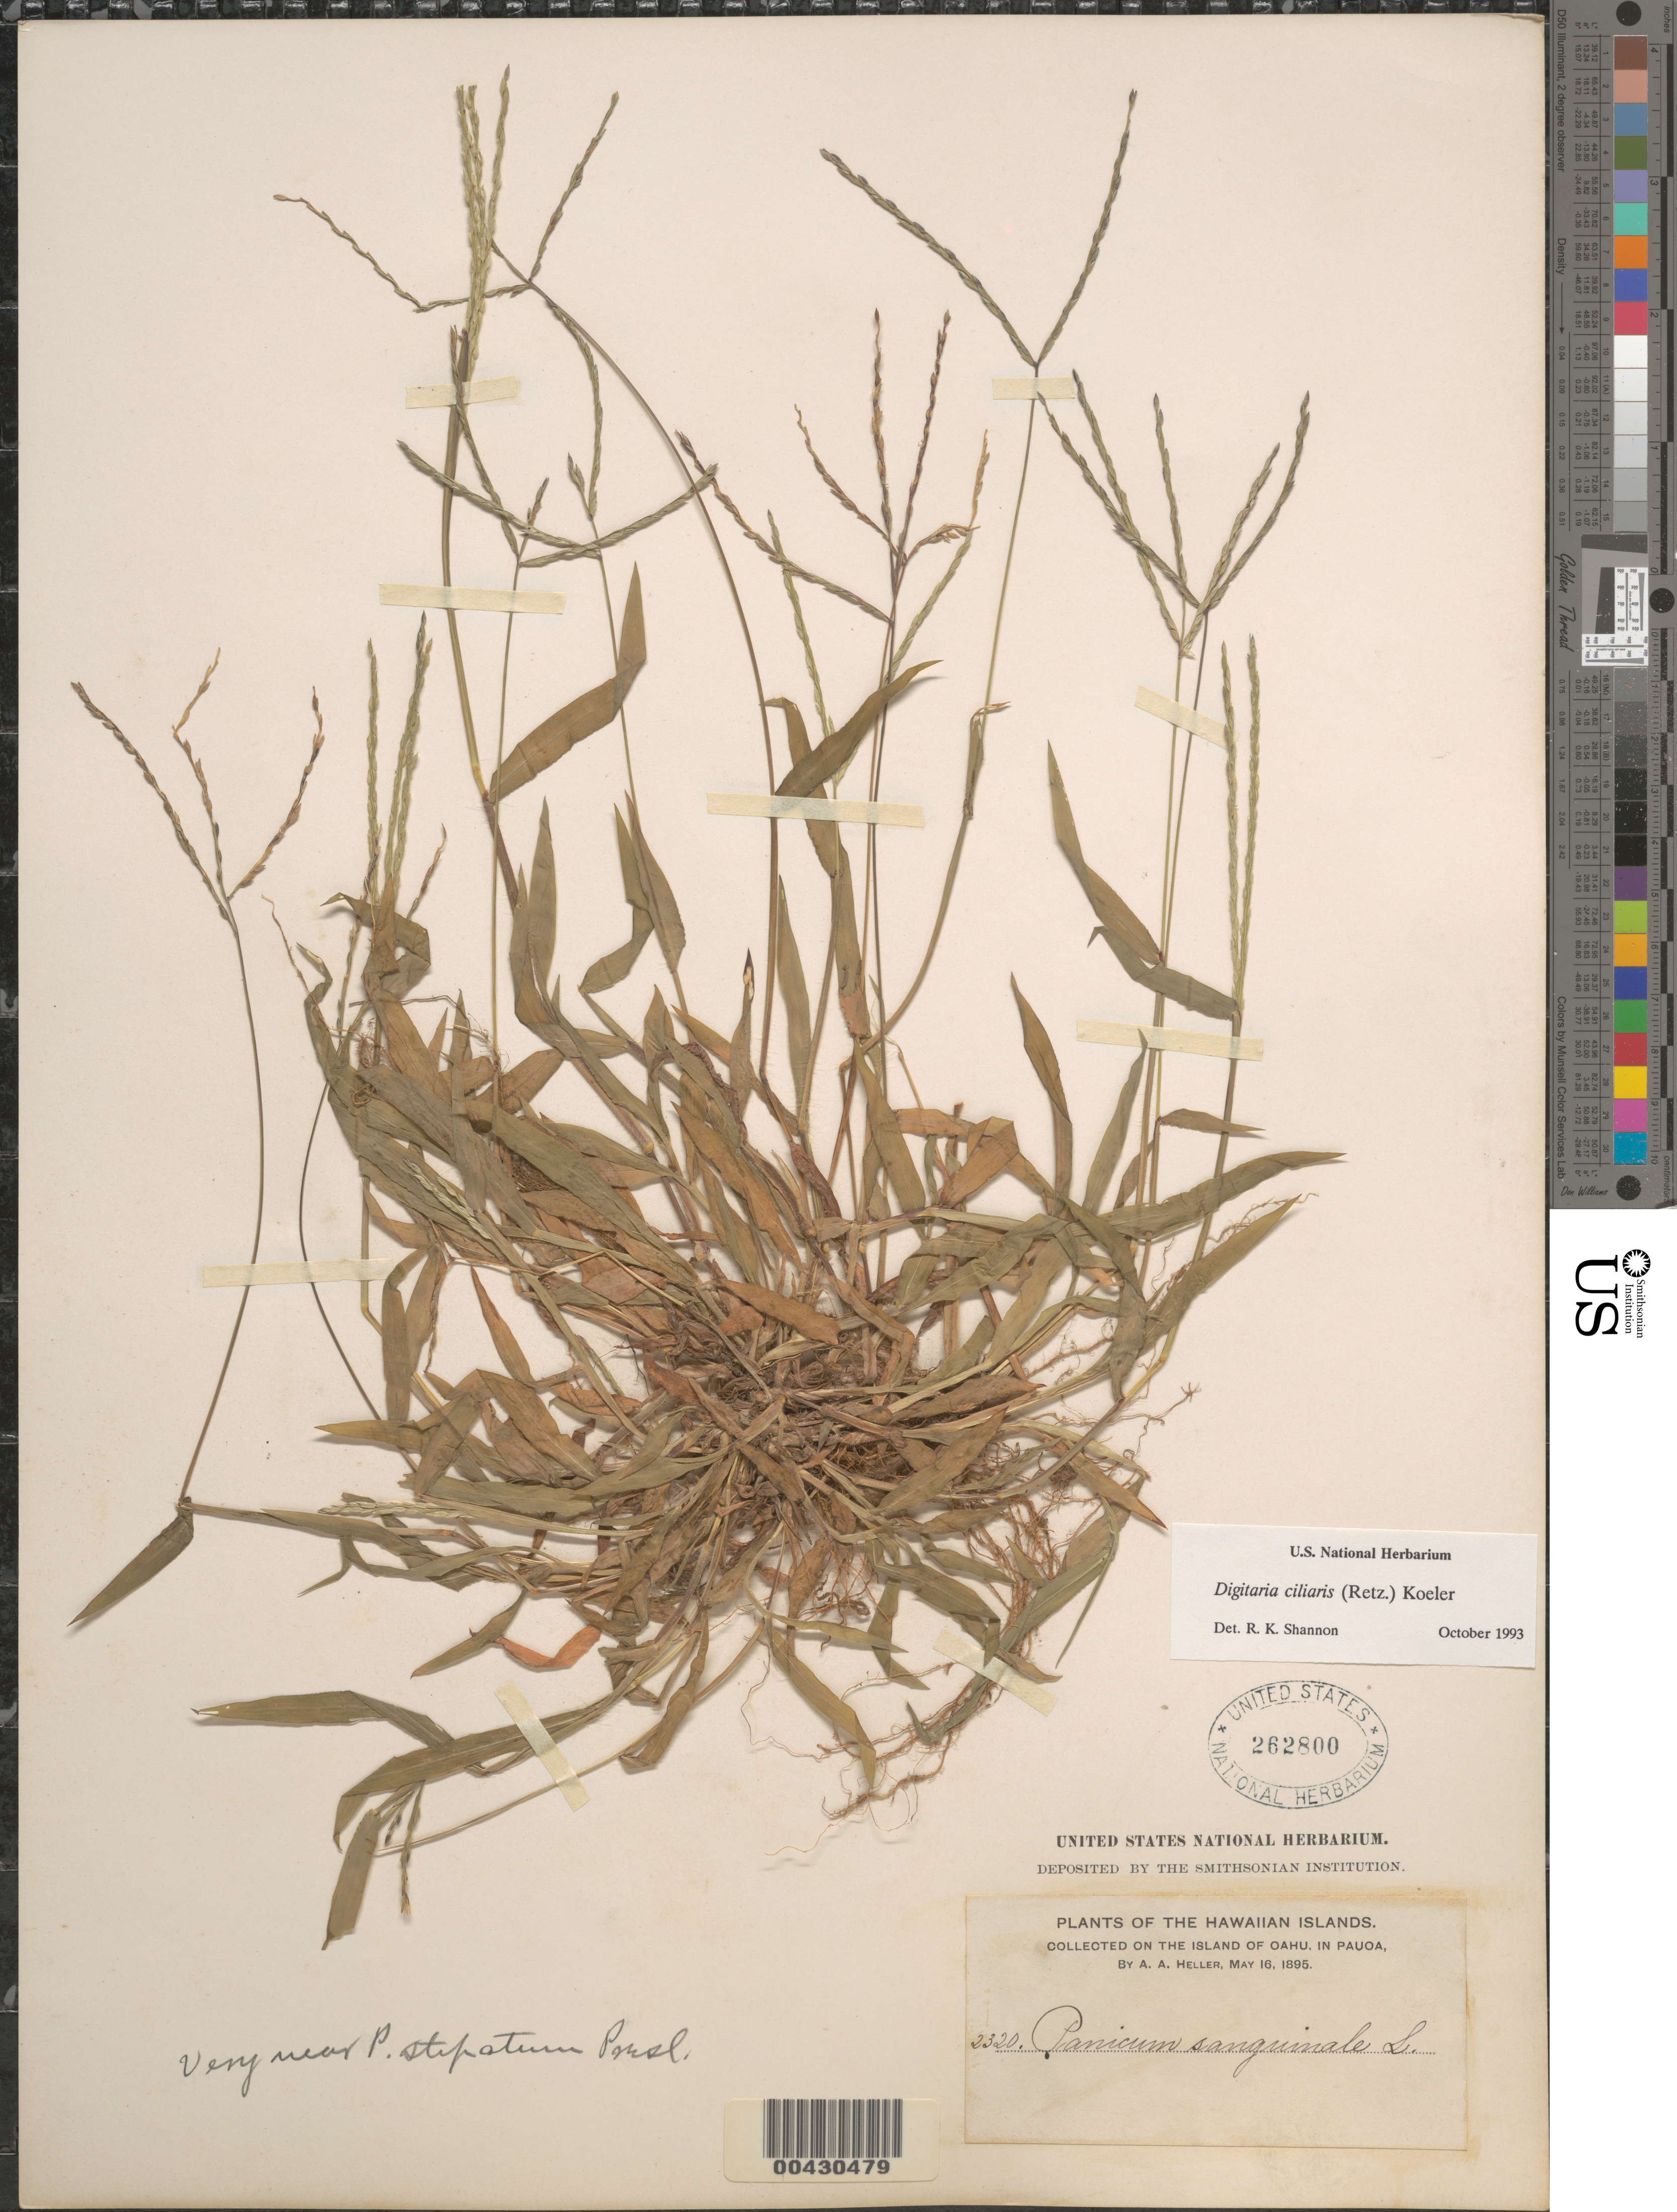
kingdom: Plantae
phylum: Tracheophyta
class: Liliopsida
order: Poales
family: Poaceae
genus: Digitaria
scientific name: Digitaria ciliaris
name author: (Retz.) Koeler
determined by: Shannon, R. K., (UNITED STATES)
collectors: A. A. Heller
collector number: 2320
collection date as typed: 16 May 1895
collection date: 1895-05-16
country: United States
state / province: Hawaii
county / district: Honolulu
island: Oahu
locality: In Pauoa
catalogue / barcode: US 262800